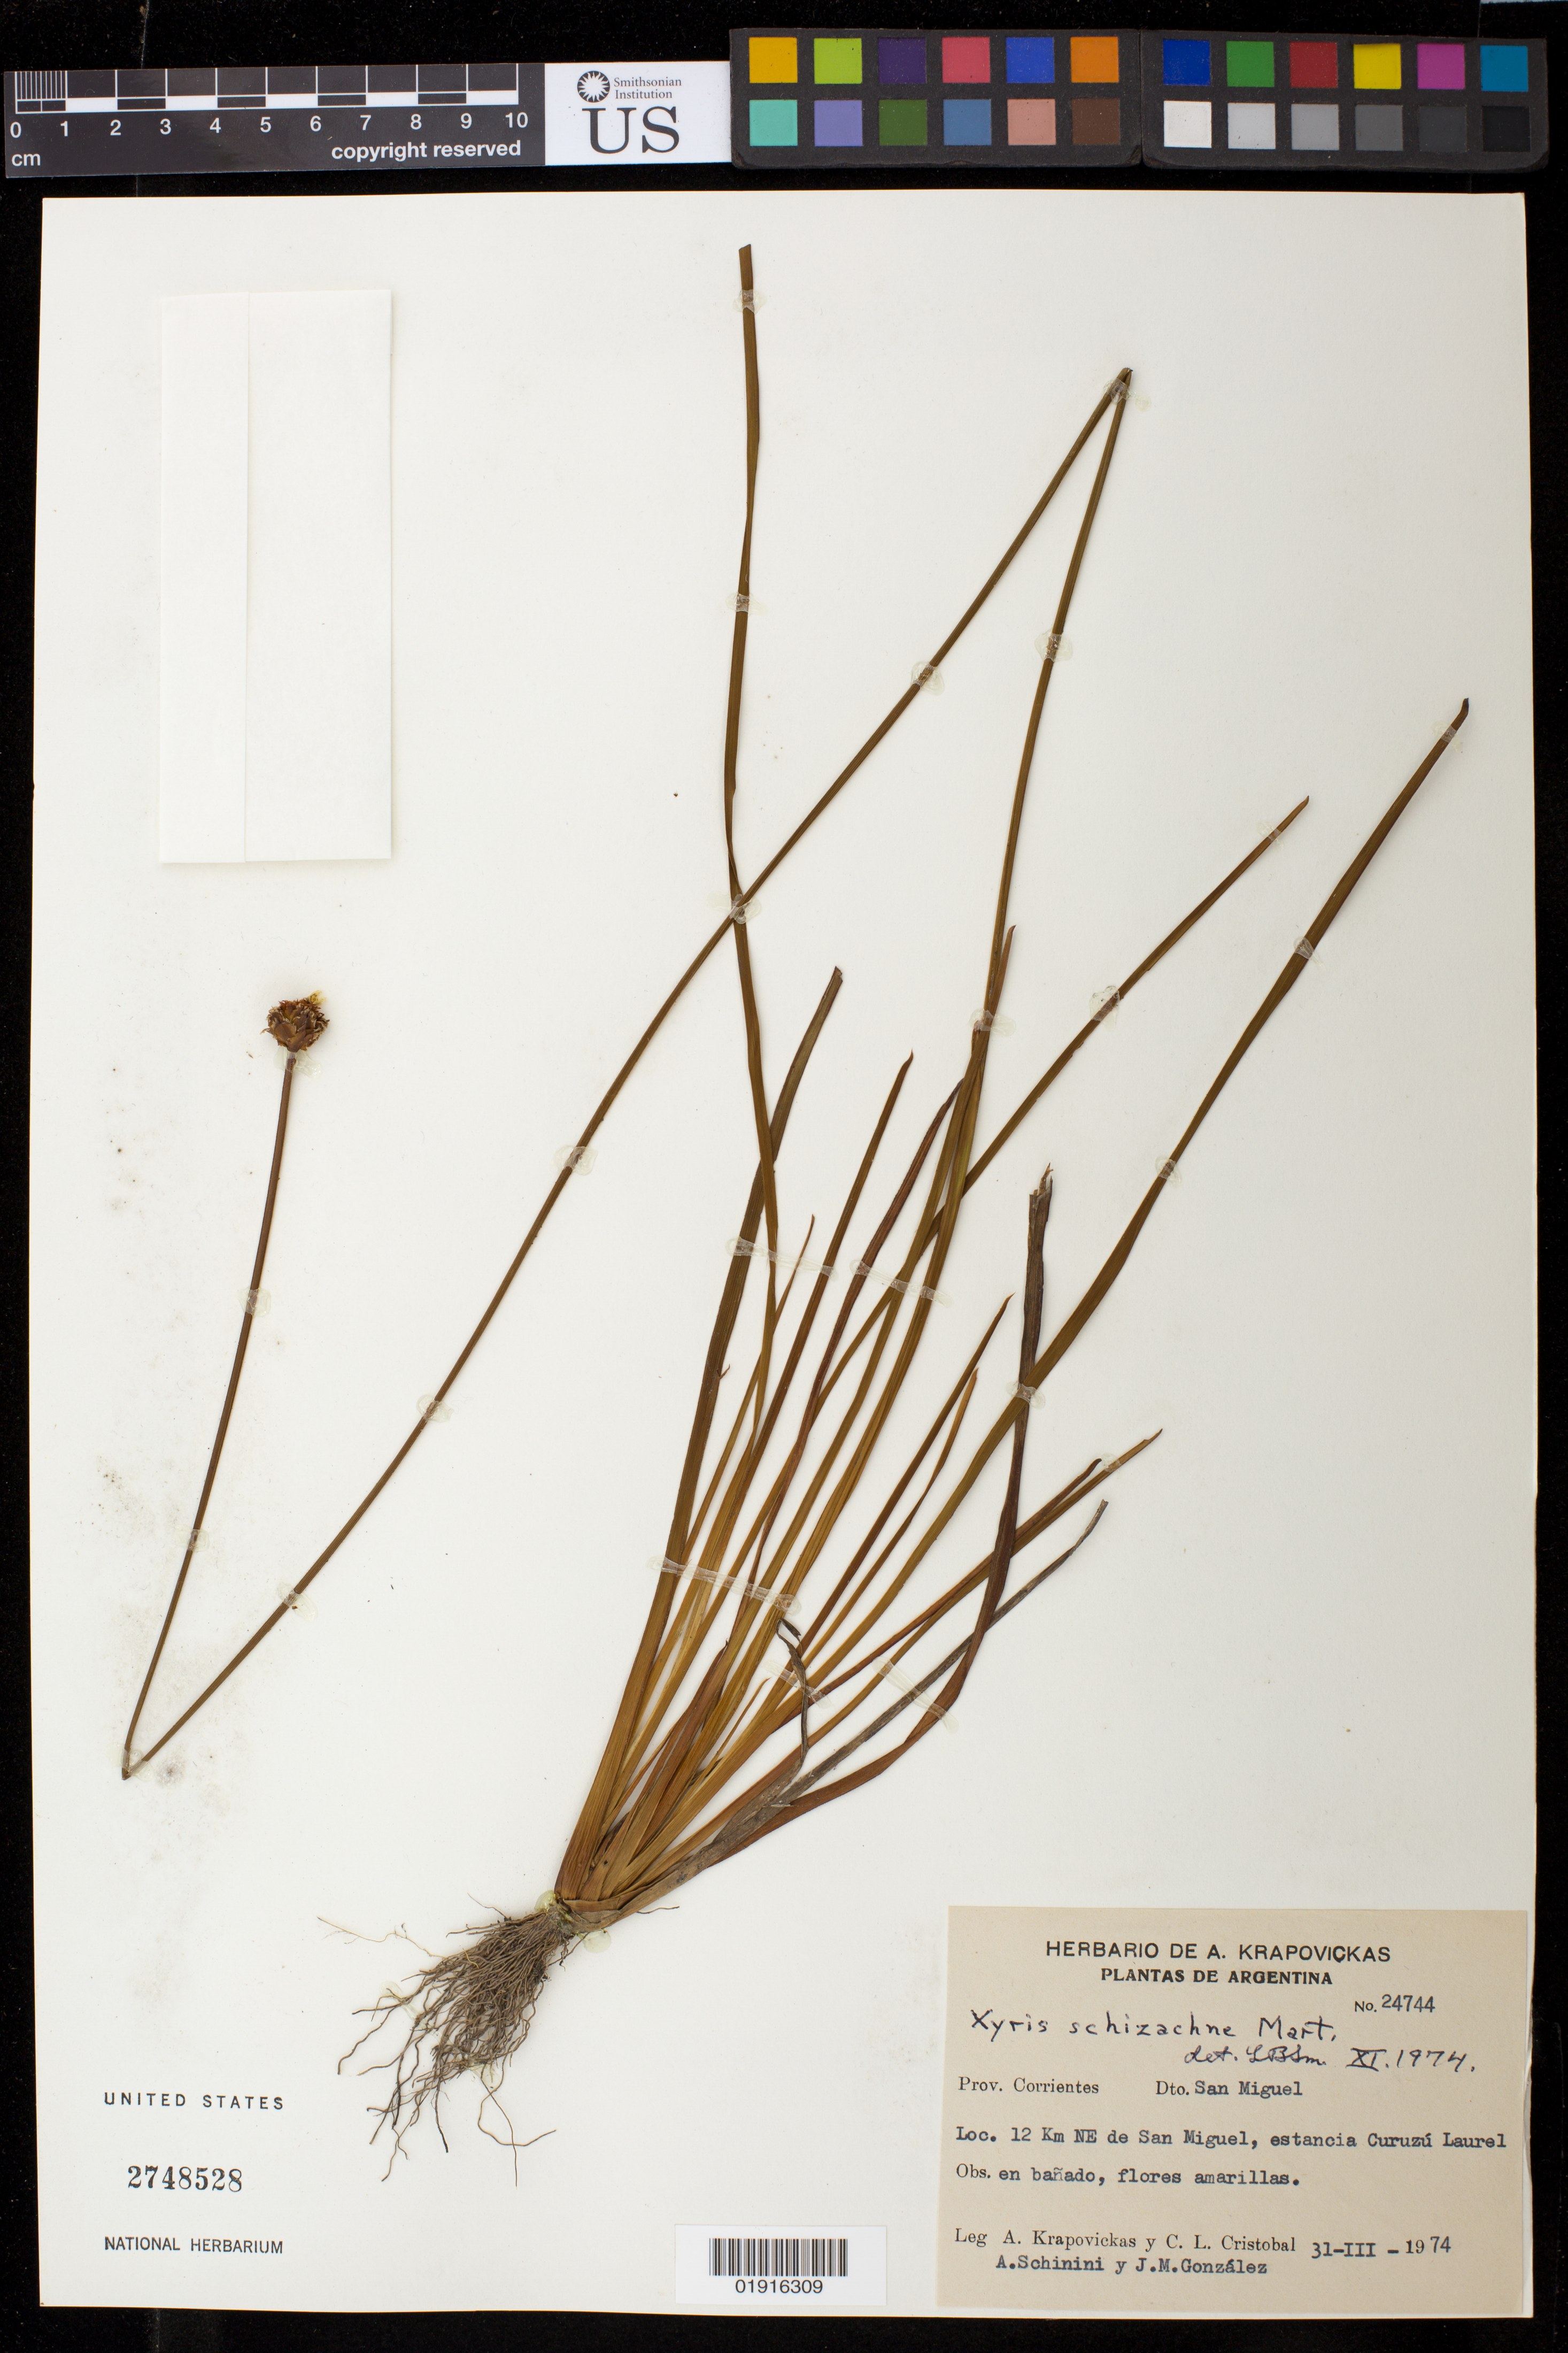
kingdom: Plantae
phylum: Tracheophyta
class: Liliopsida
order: Poales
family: Xyridaceae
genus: Xyris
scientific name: Xyris schizachne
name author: Mart.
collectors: A. Krapovickas, C. L. Cristóbal, A. Schinini & J. González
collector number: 24744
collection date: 1974-03-31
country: Argentina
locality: Prov. Corrientes Dto. Saniguel. Loc. 12km NE de San Miguel, estancia Curuzú Laurel.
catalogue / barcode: US 2748528